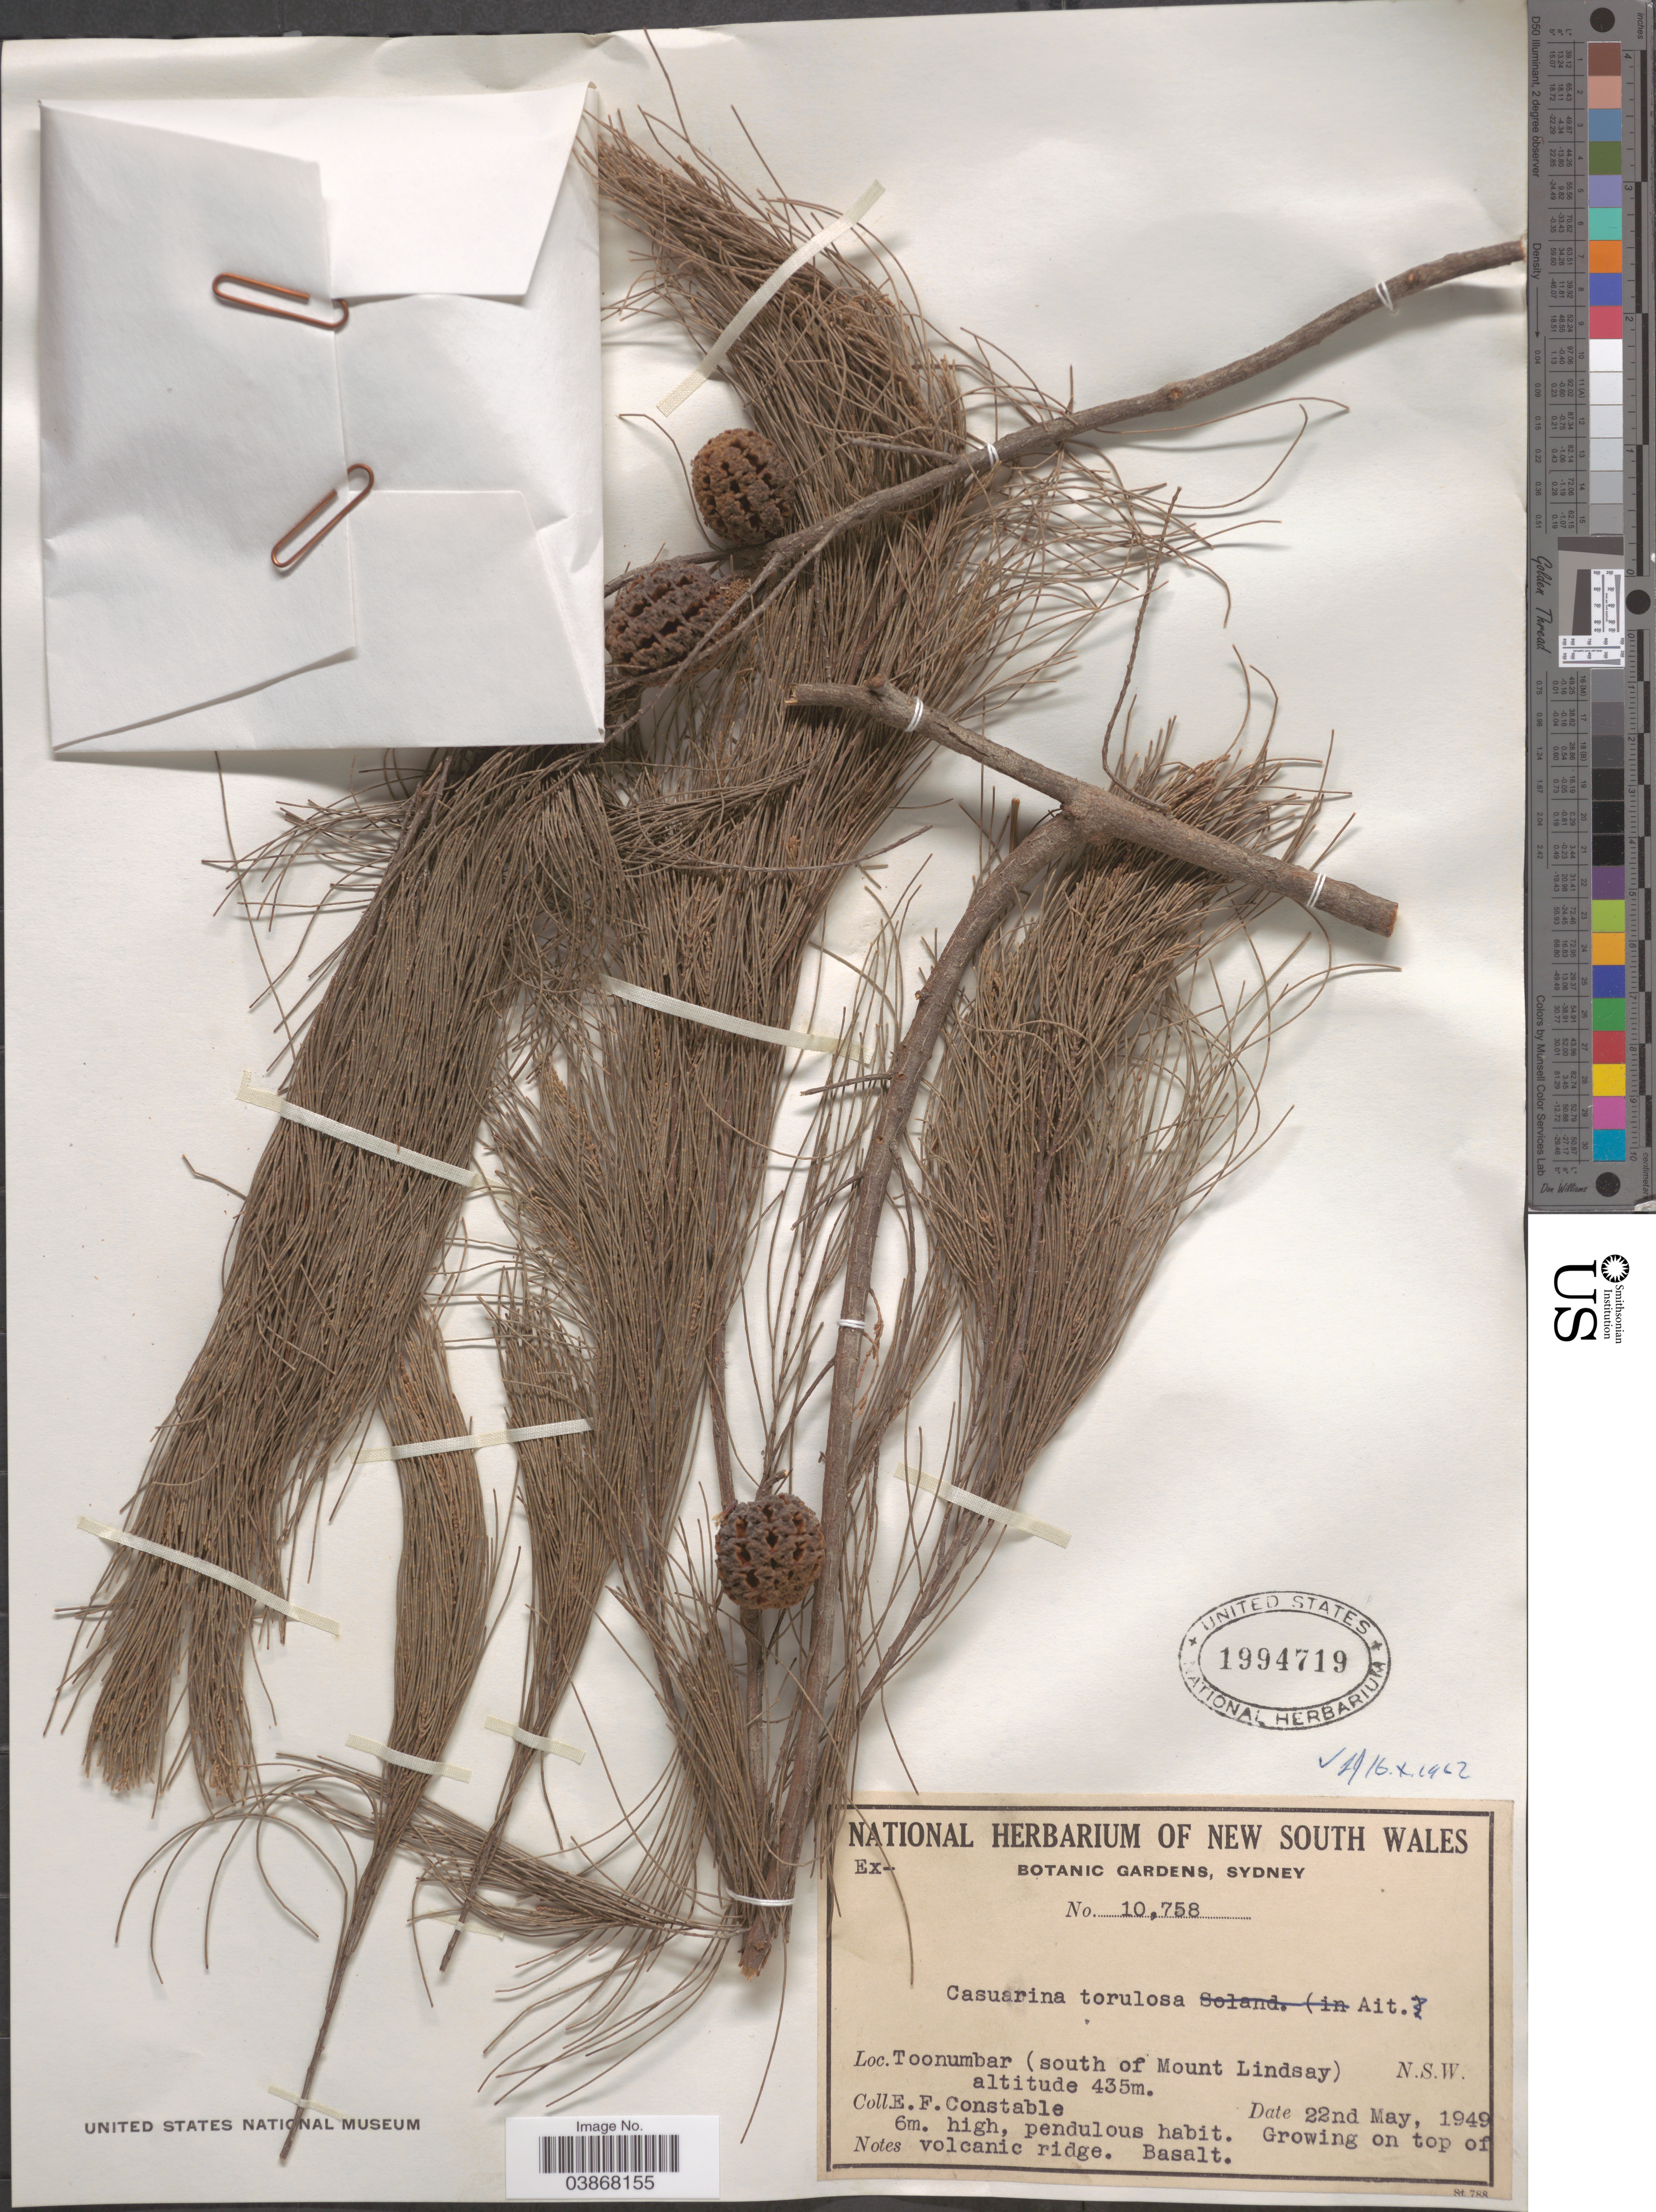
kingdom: Plantae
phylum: Tracheophyta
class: Magnoliopsida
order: Fagales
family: Casuarinaceae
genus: Allocasuarina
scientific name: Allocasuarina torulosa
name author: (Aiton) L.A.S. Johnson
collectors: E. F. Constable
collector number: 10758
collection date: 1949-05-22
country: Australia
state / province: New South Wales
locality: Toonumbar (south of Mount Lindsay).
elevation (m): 435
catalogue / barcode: US 1994719